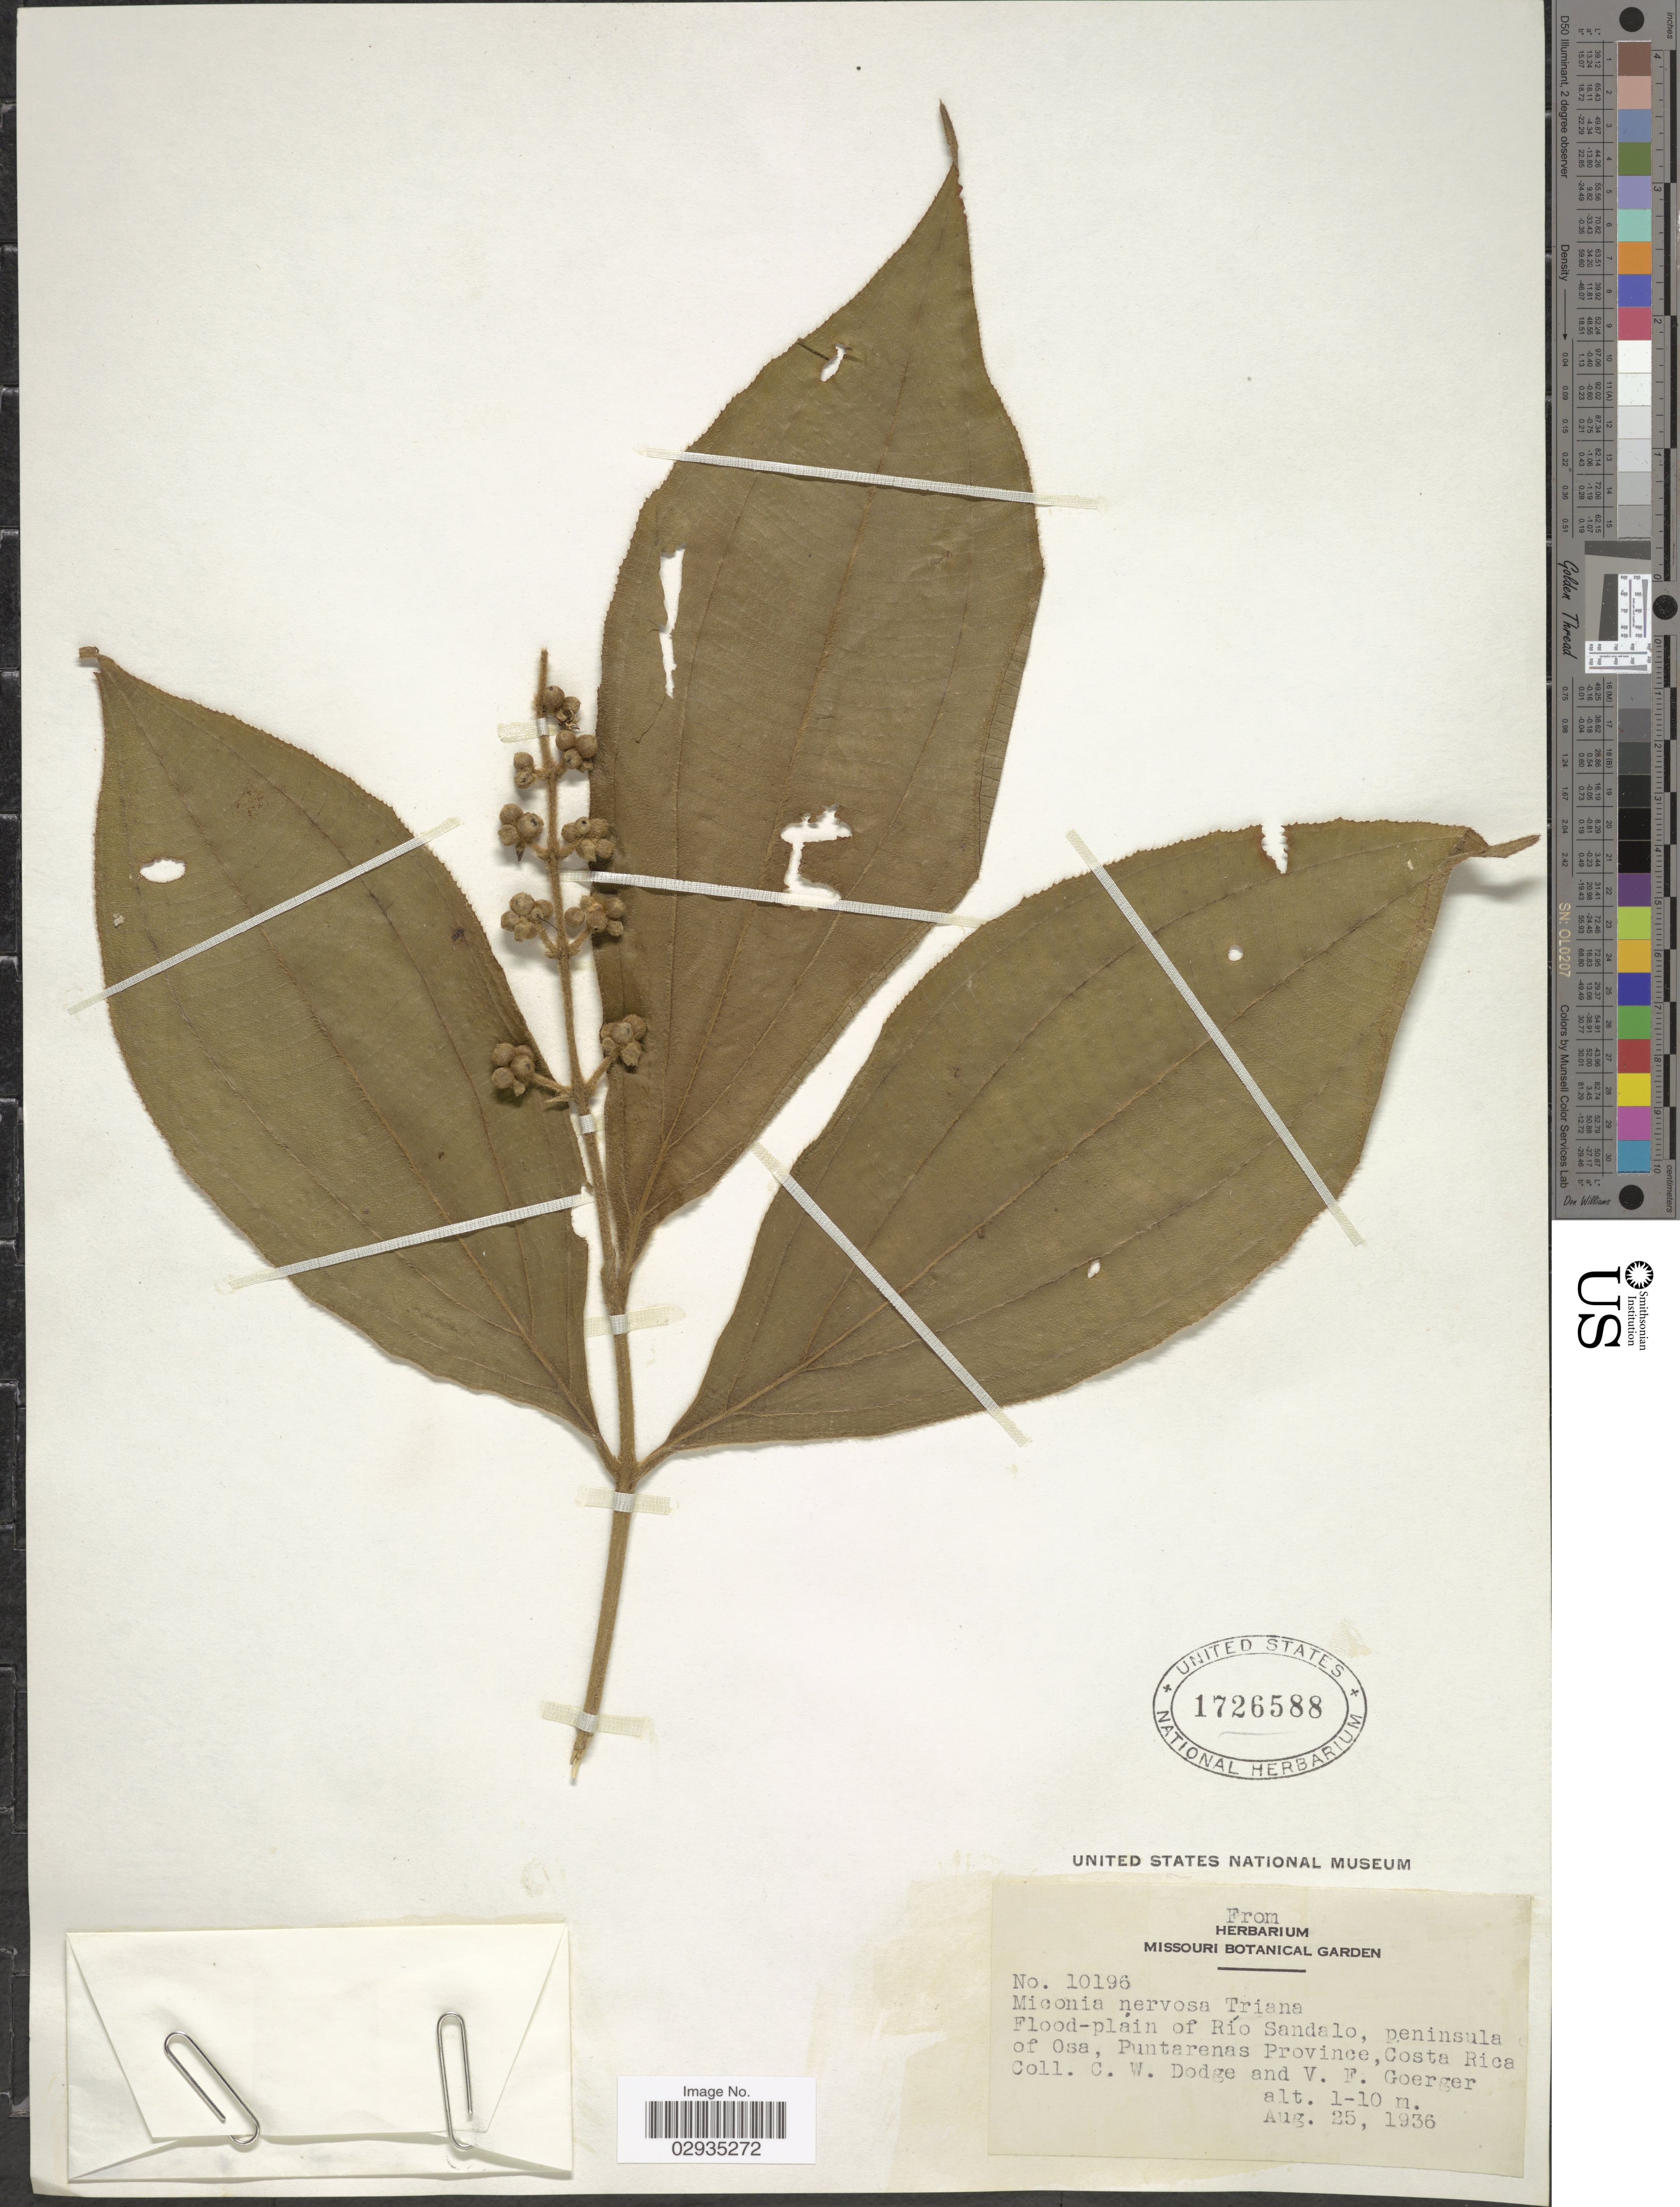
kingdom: Plantae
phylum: Tracheophyta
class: Magnoliopsida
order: Myrtales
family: Melastomataceae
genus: Miconia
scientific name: Miconia nervosa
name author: (Sm.) Triana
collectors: C. Dodge & V. Goerger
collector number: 10196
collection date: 1936-08-25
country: Costa Rica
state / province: Puntarenas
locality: Flood-plain of Río Sandalo, peninsula of Osa.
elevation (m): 1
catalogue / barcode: US 1726588